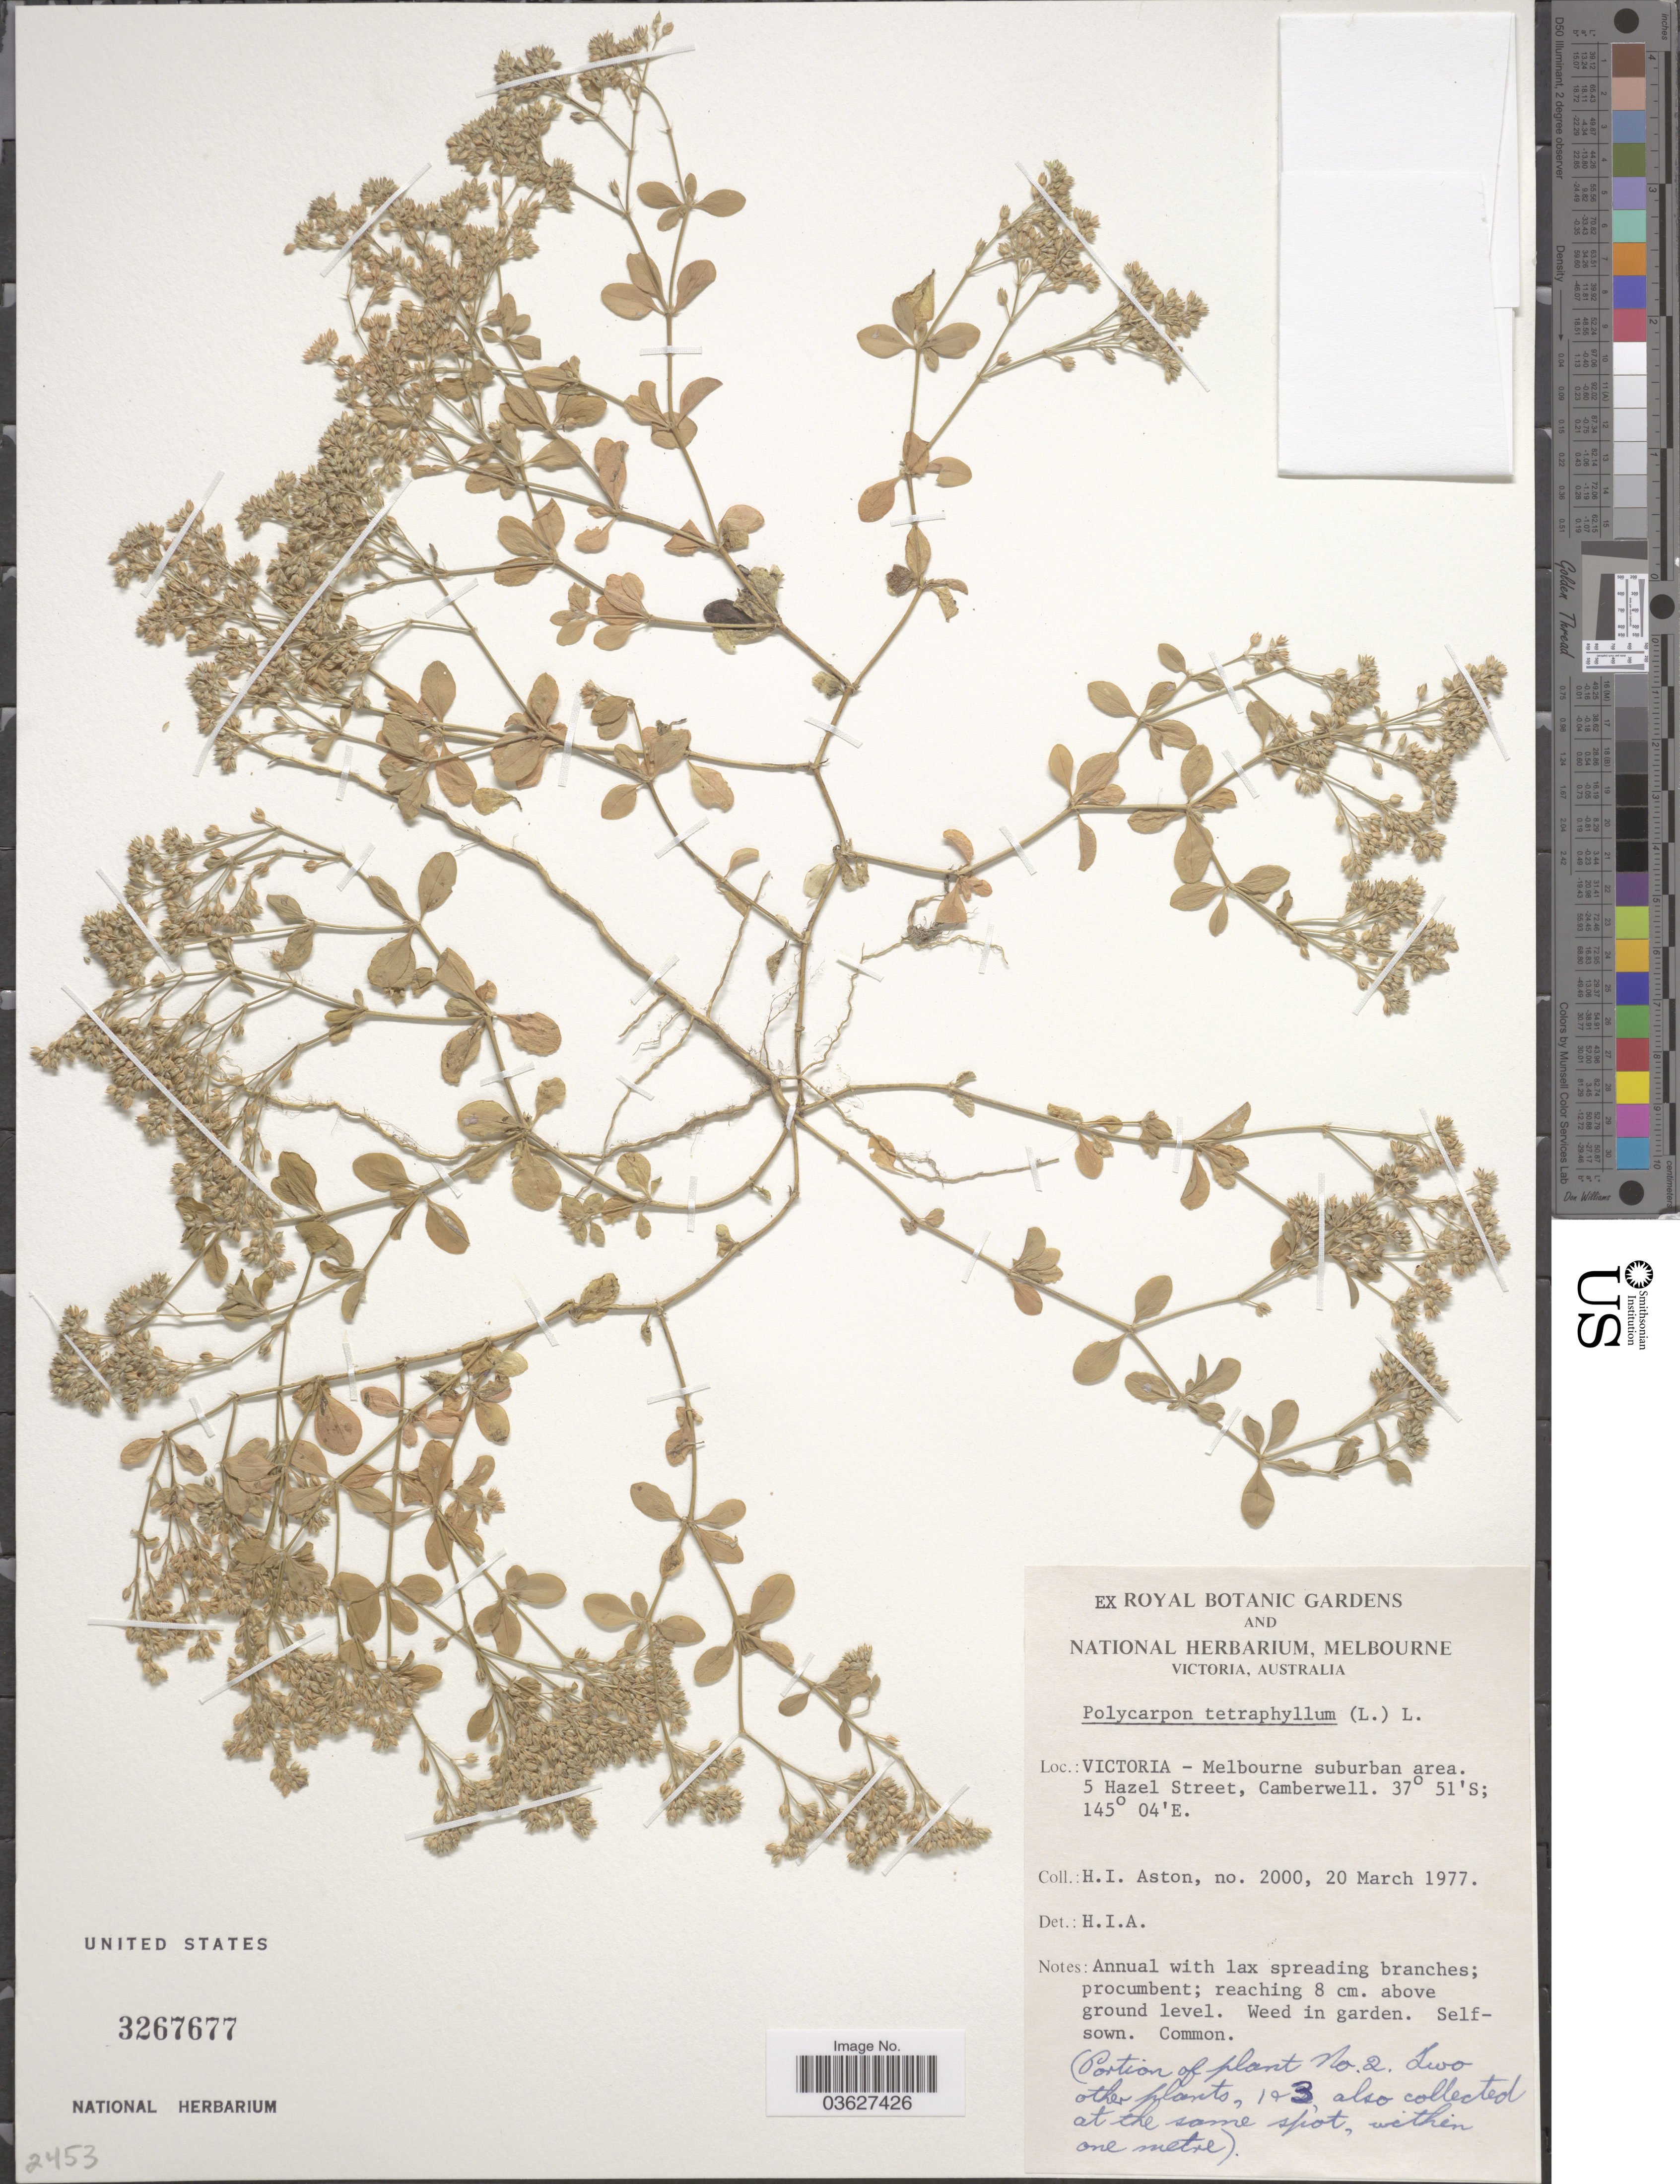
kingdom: Plantae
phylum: Tracheophyta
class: Magnoliopsida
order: Caryophyllales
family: Caryophyllaceae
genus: Polycarpon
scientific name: Polycarpon tetraphyllum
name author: (L.) L.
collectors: H. I. Aston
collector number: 2000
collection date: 1977-03-20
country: Australia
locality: Victoria - Melbourne suburban area. 5 Hazel Street, Camberwell.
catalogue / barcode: US 3267677